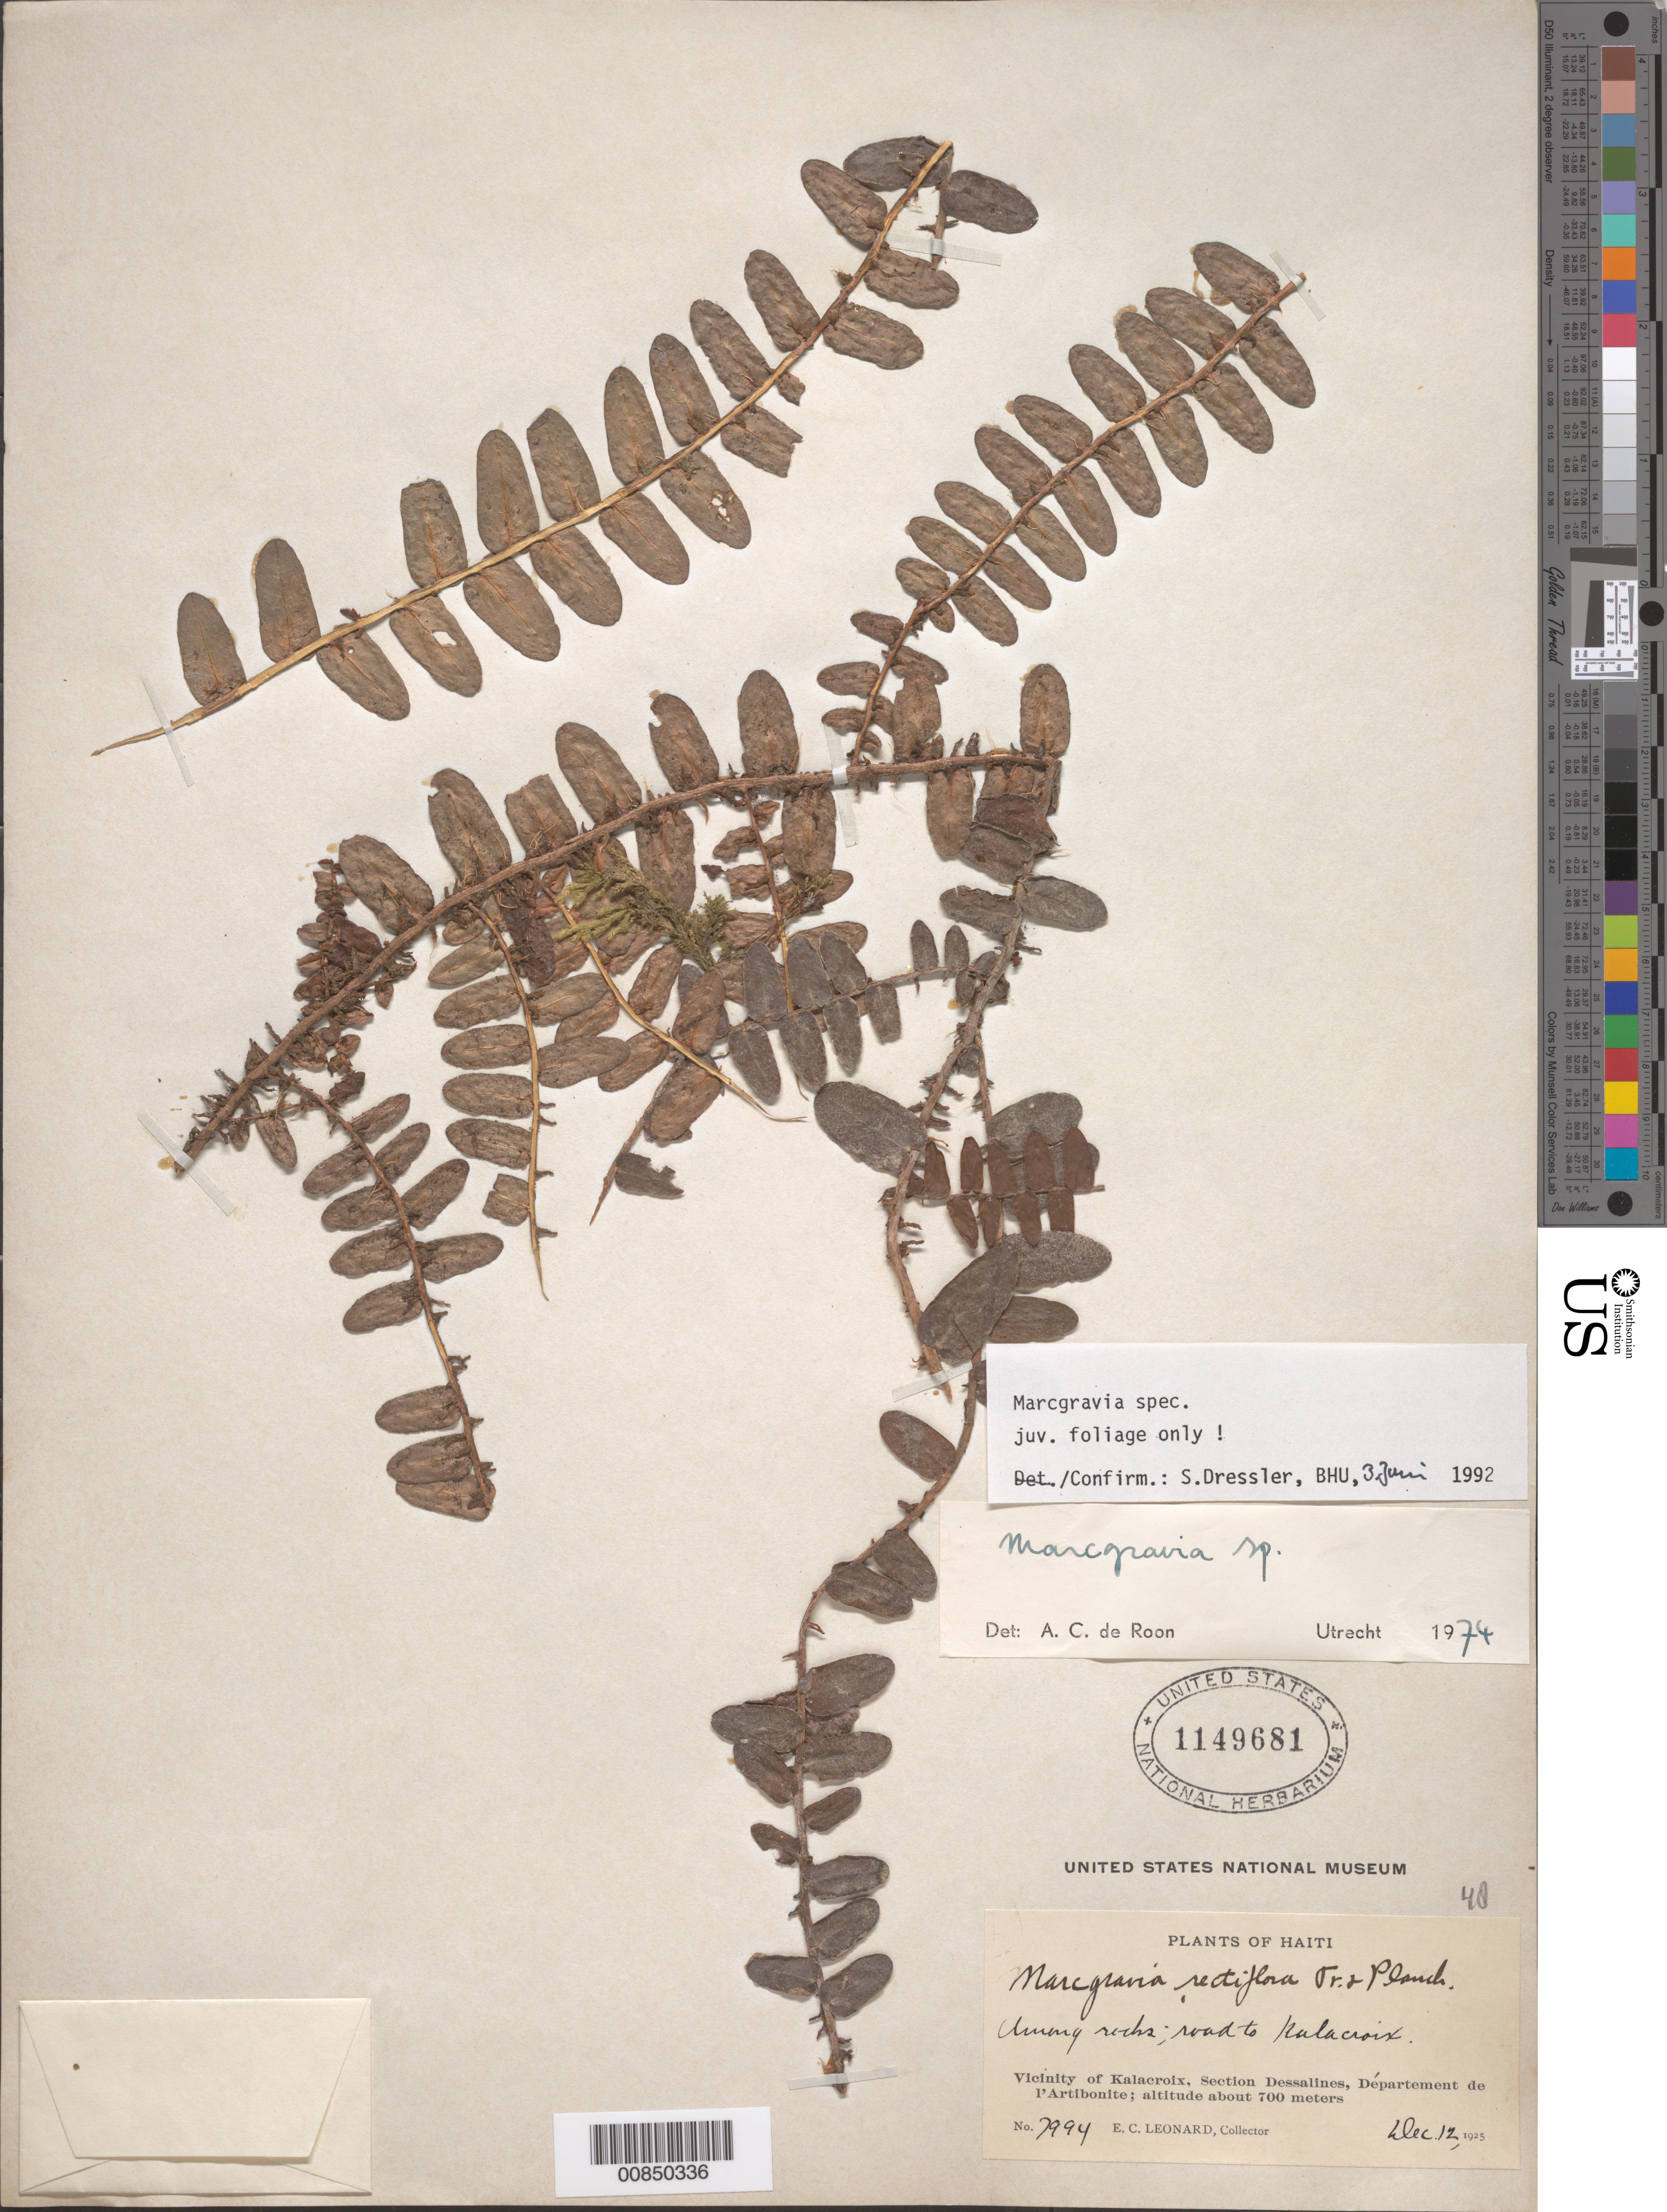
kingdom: Plantae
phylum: Tracheophyta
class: Magnoliopsida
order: Ericales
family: Marcgraviaceae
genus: Marcgravia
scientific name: Marcgravia sp.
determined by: Dressler, S., (FR), Forschungsinstitut Und Naturmuseum Senckenberg (GERMANY)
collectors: E. C. Leonard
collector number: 7994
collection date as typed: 12 Dec 1925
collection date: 1925-12-12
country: Haiti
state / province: Artibonite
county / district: Dessalines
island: Hispaniola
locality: Vicinity of Kalacroix, road to Kalacroix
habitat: Among rocks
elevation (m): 700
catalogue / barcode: US 1149681